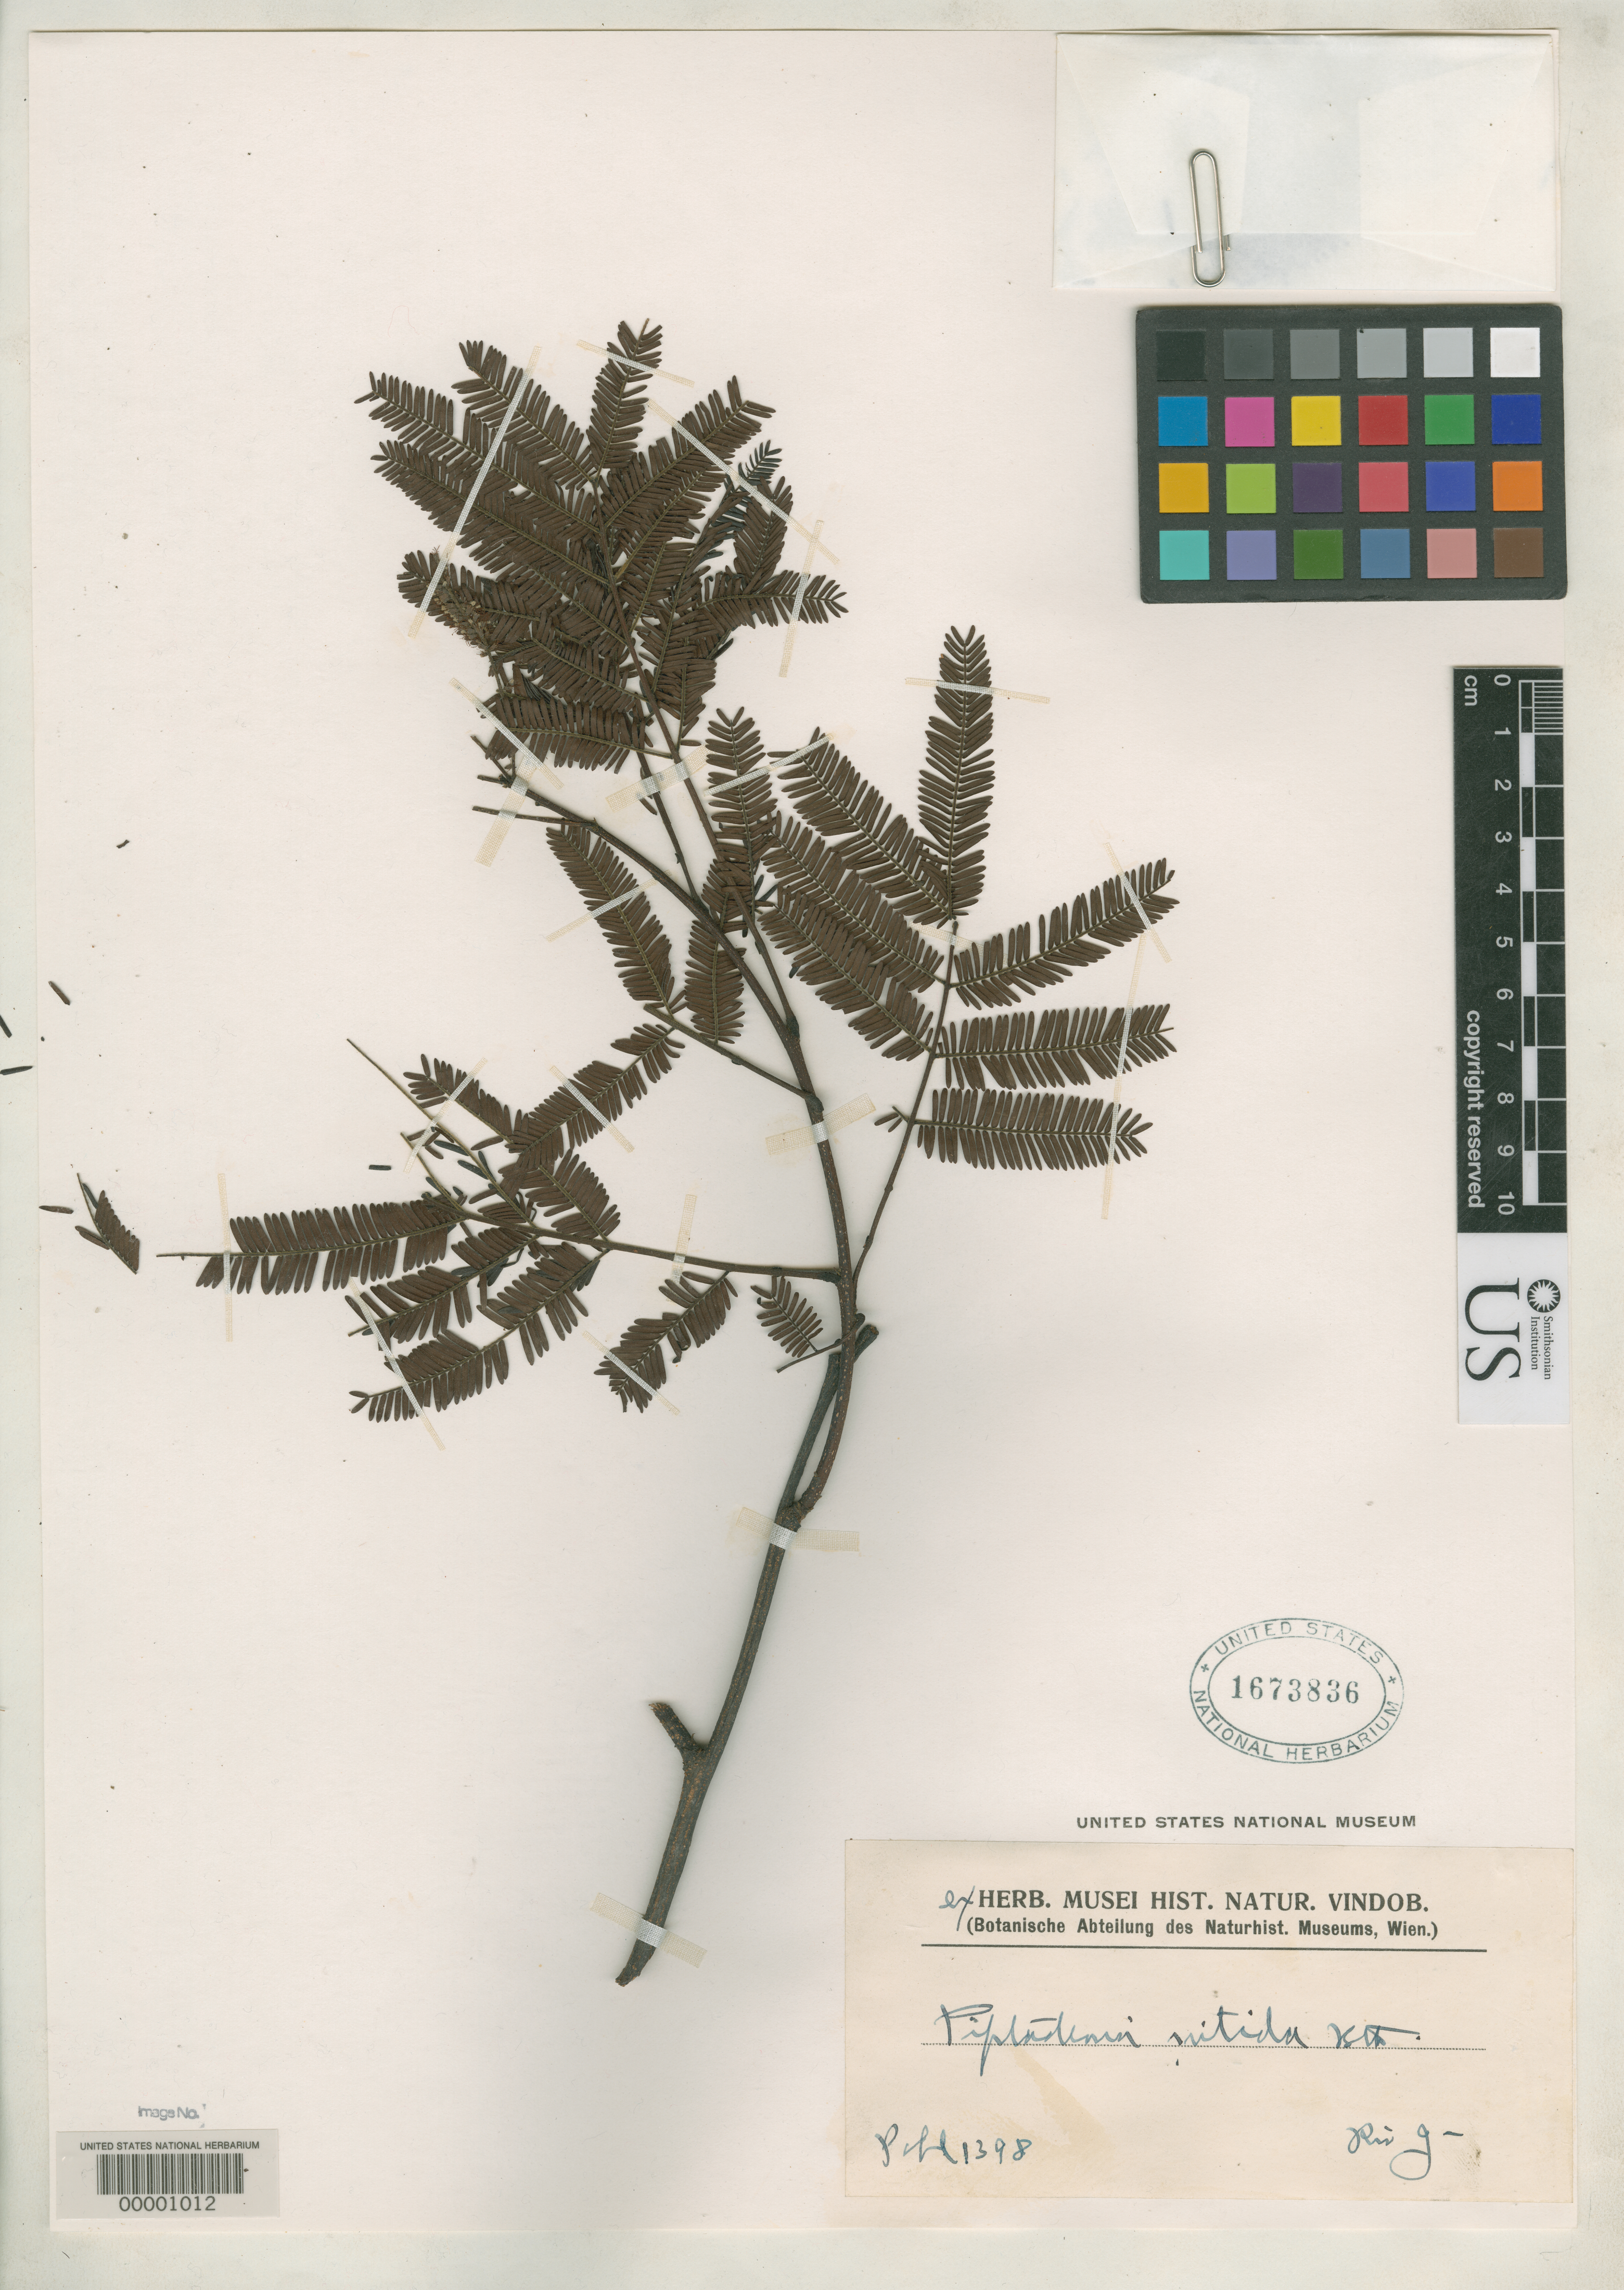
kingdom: Plantae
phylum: Tracheophyta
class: Magnoliopsida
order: Fabales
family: Fabaceae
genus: Piptadenia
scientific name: Piptadenia nitida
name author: Benth.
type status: Isosyntype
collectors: J. B. E. Pohl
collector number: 1398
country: Brazil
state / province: Rio de Janeiro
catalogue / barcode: US 1673836